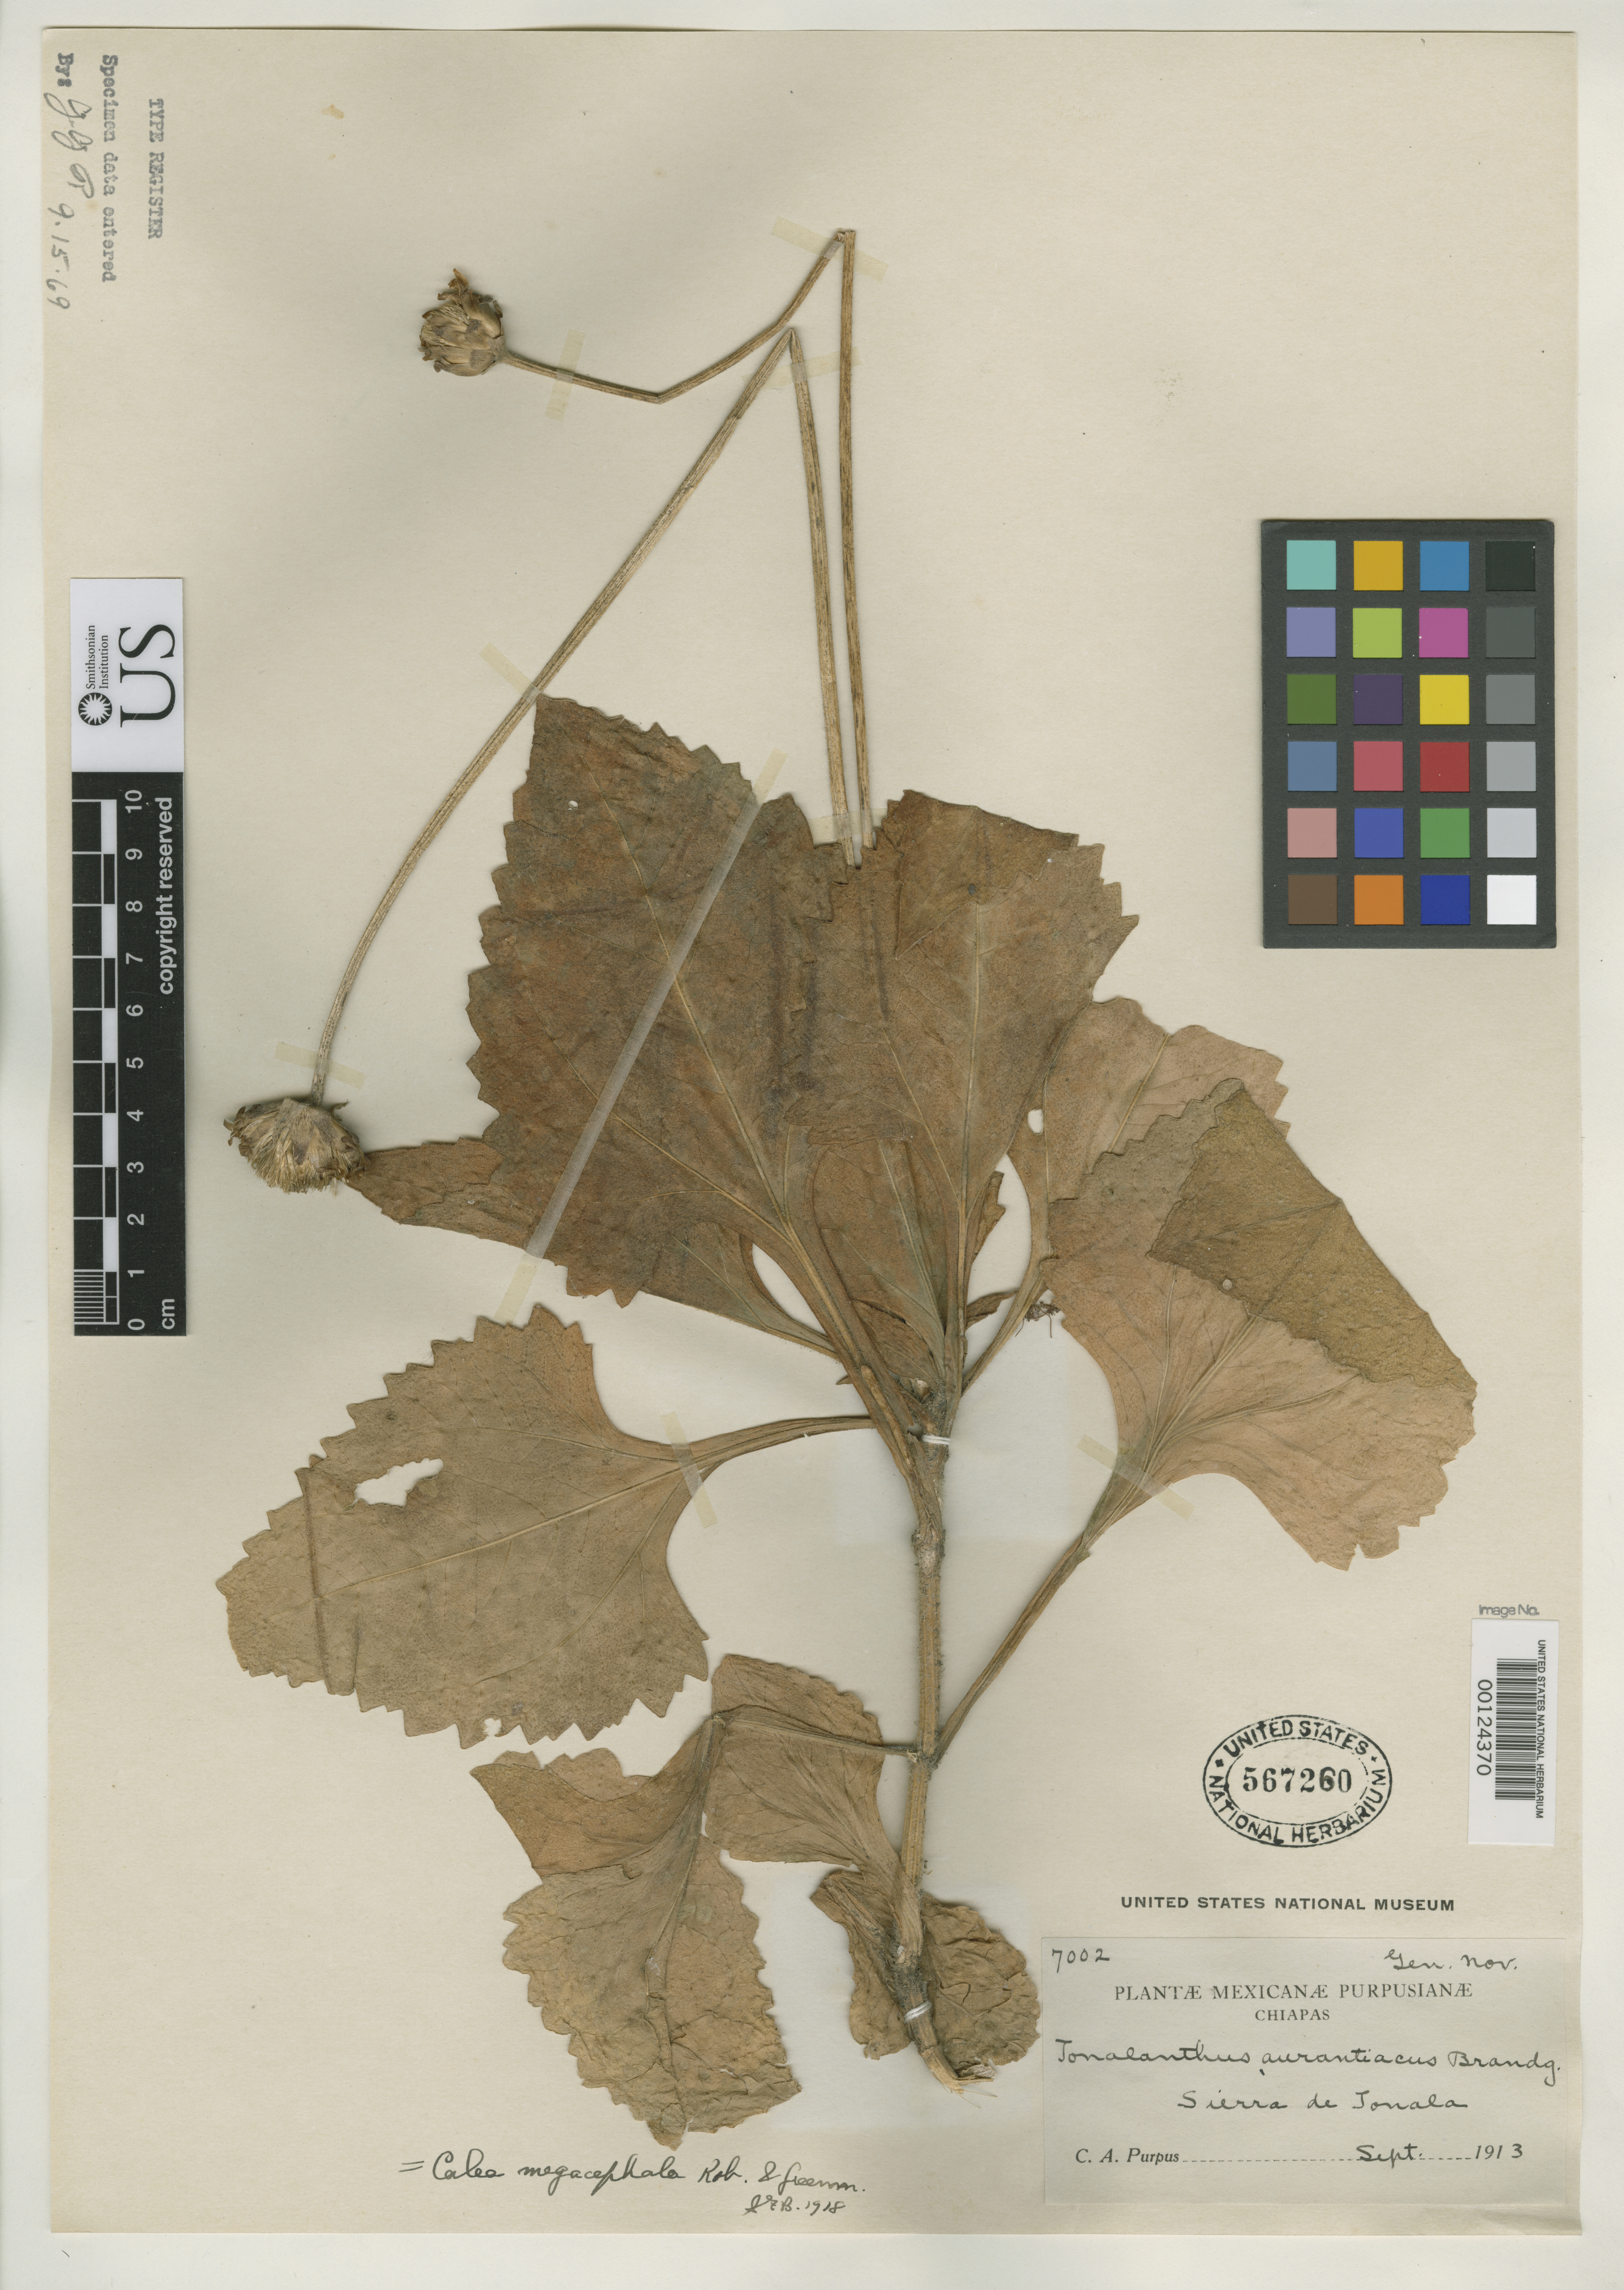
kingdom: Plantae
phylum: Tracheophyta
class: Magnoliopsida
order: Asterales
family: Asteraceae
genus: Tonalanthus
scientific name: Tonalanthus aurantiacus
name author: Brandegee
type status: Isotype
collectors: C. A. Purpus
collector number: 7002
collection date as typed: Sep 1913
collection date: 1913-09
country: Mexico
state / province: Chiapas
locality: Sierra de Tonala.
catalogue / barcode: US 567260